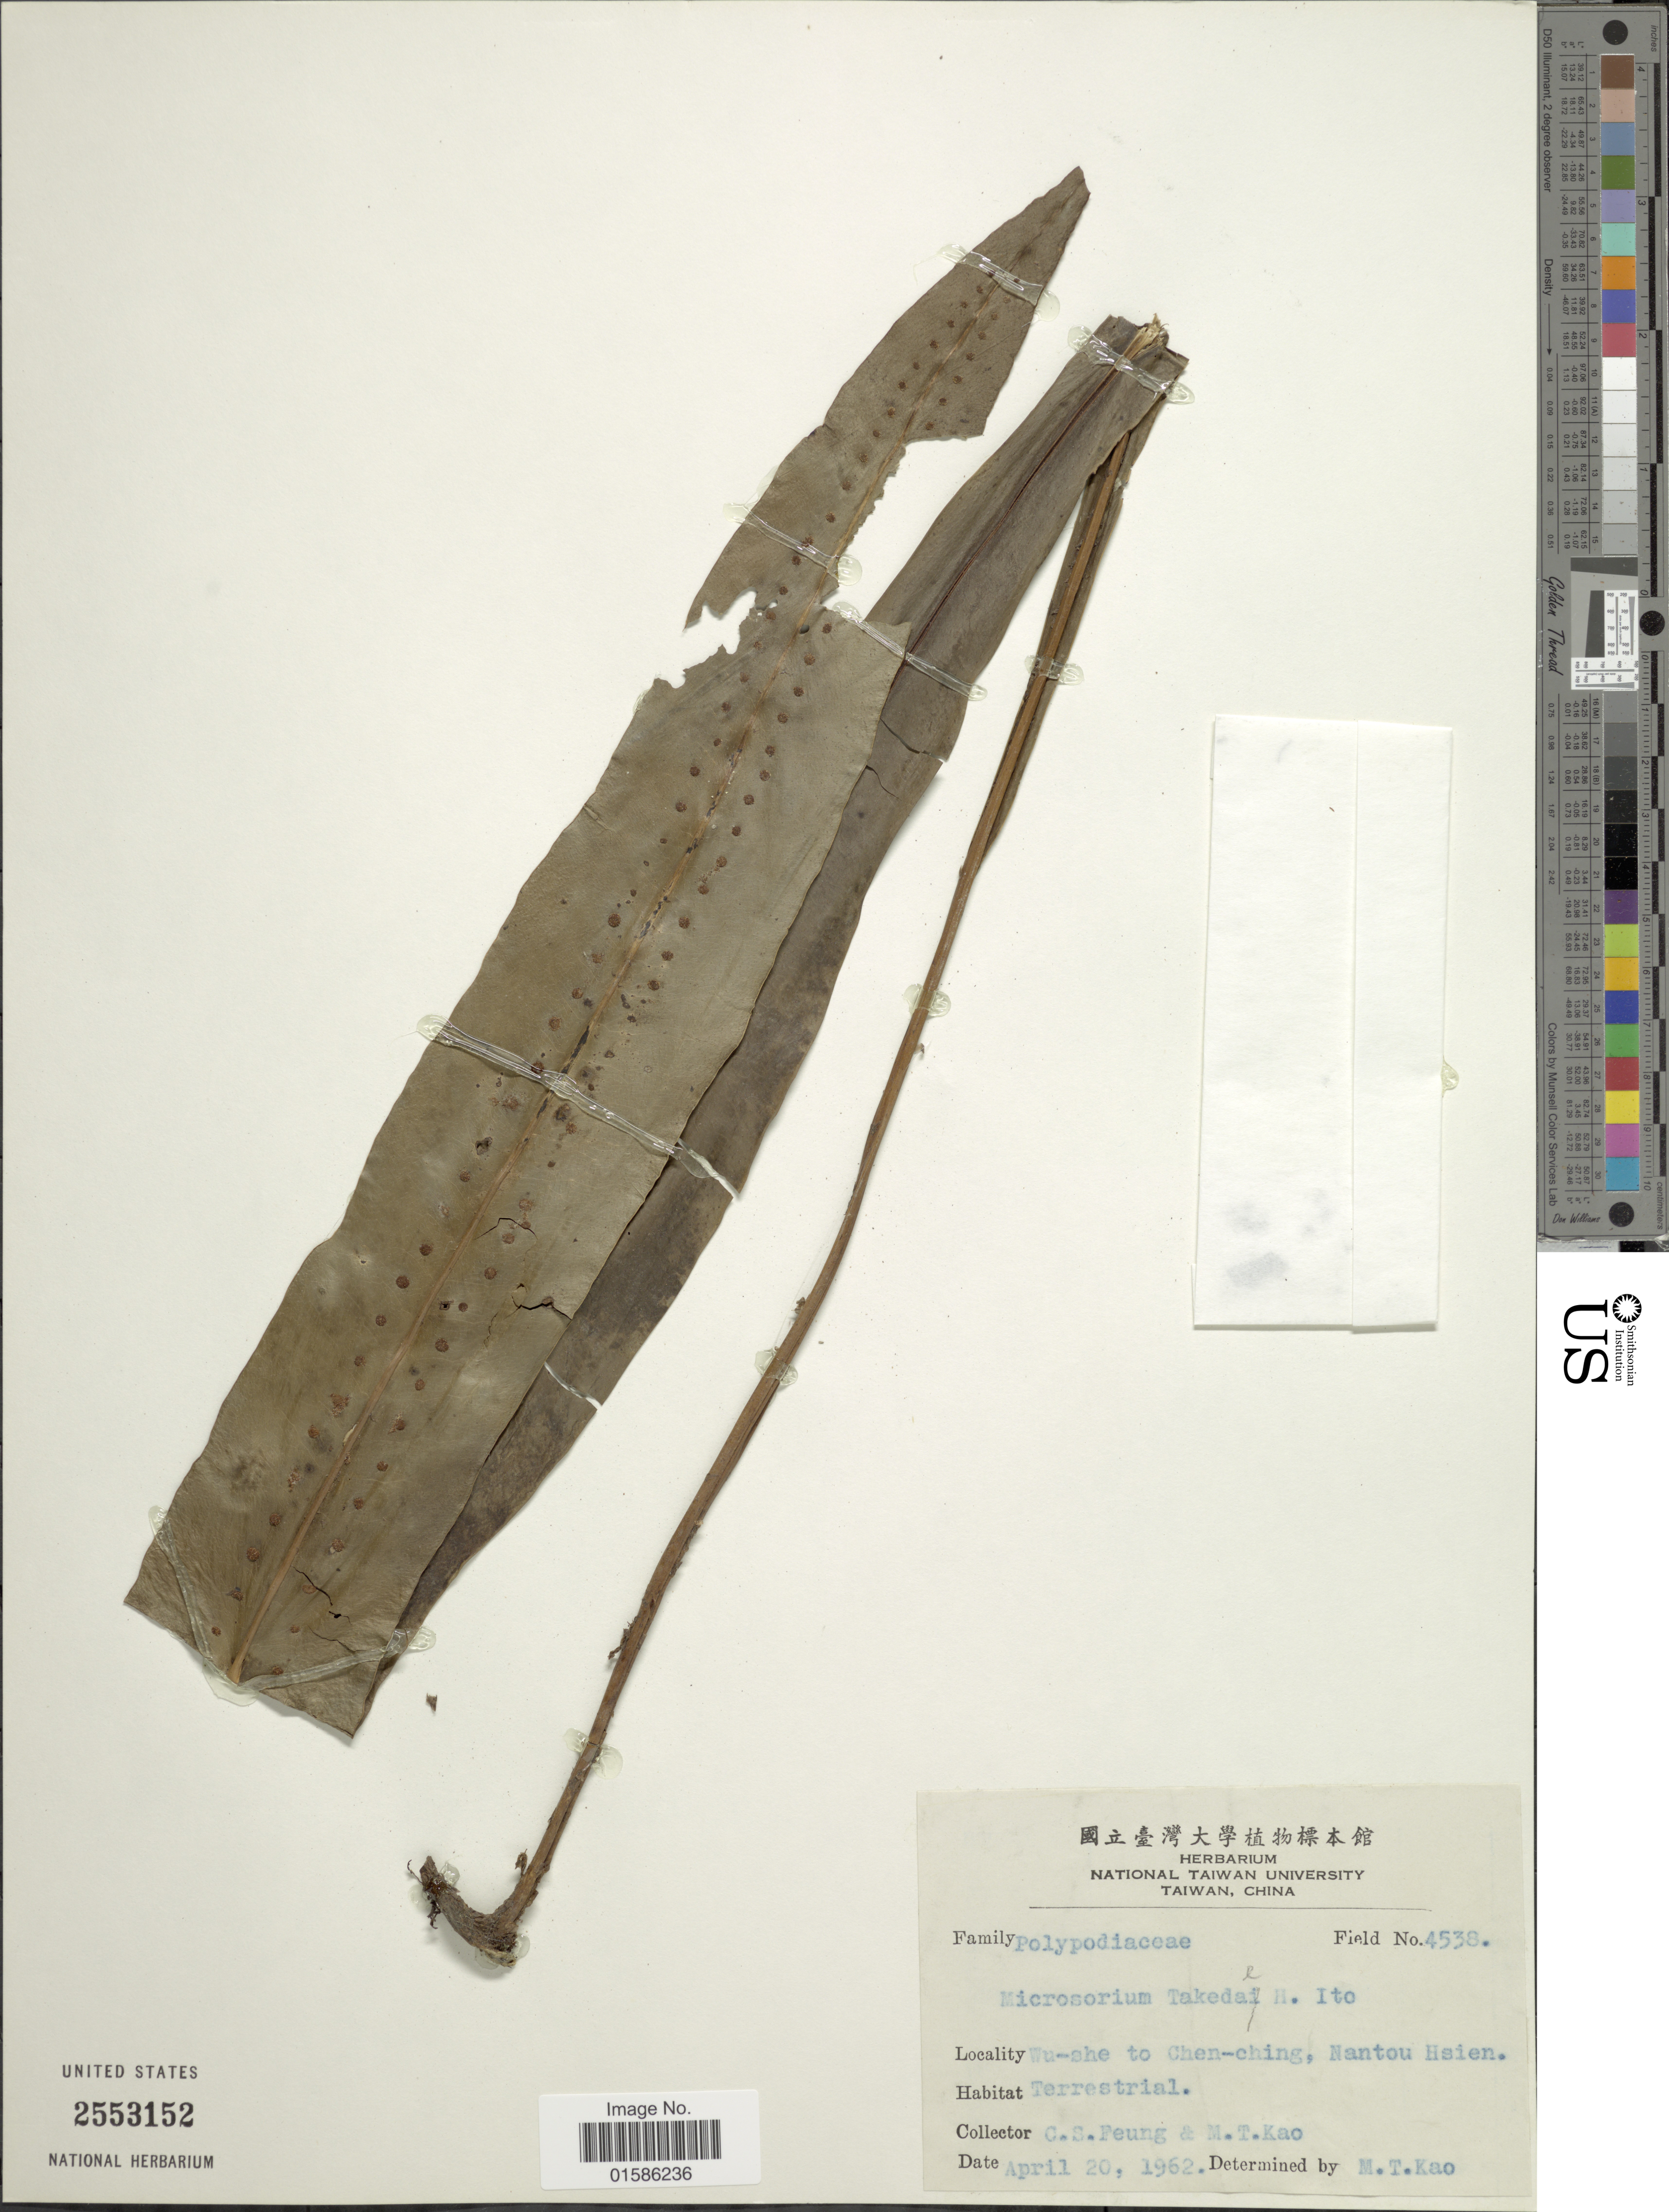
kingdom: Plantae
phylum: Tracheophyta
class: Polypodiopsida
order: Polypodiales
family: Polypodiaceae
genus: Microsorum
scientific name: Microsorum takedae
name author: (Nakai) H. Itô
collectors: C. Feung & M. T. Kao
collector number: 4538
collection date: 1962-04-20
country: Taiwan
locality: Wu-she to Chen-ching, Nantou Hsien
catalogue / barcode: US 2553152